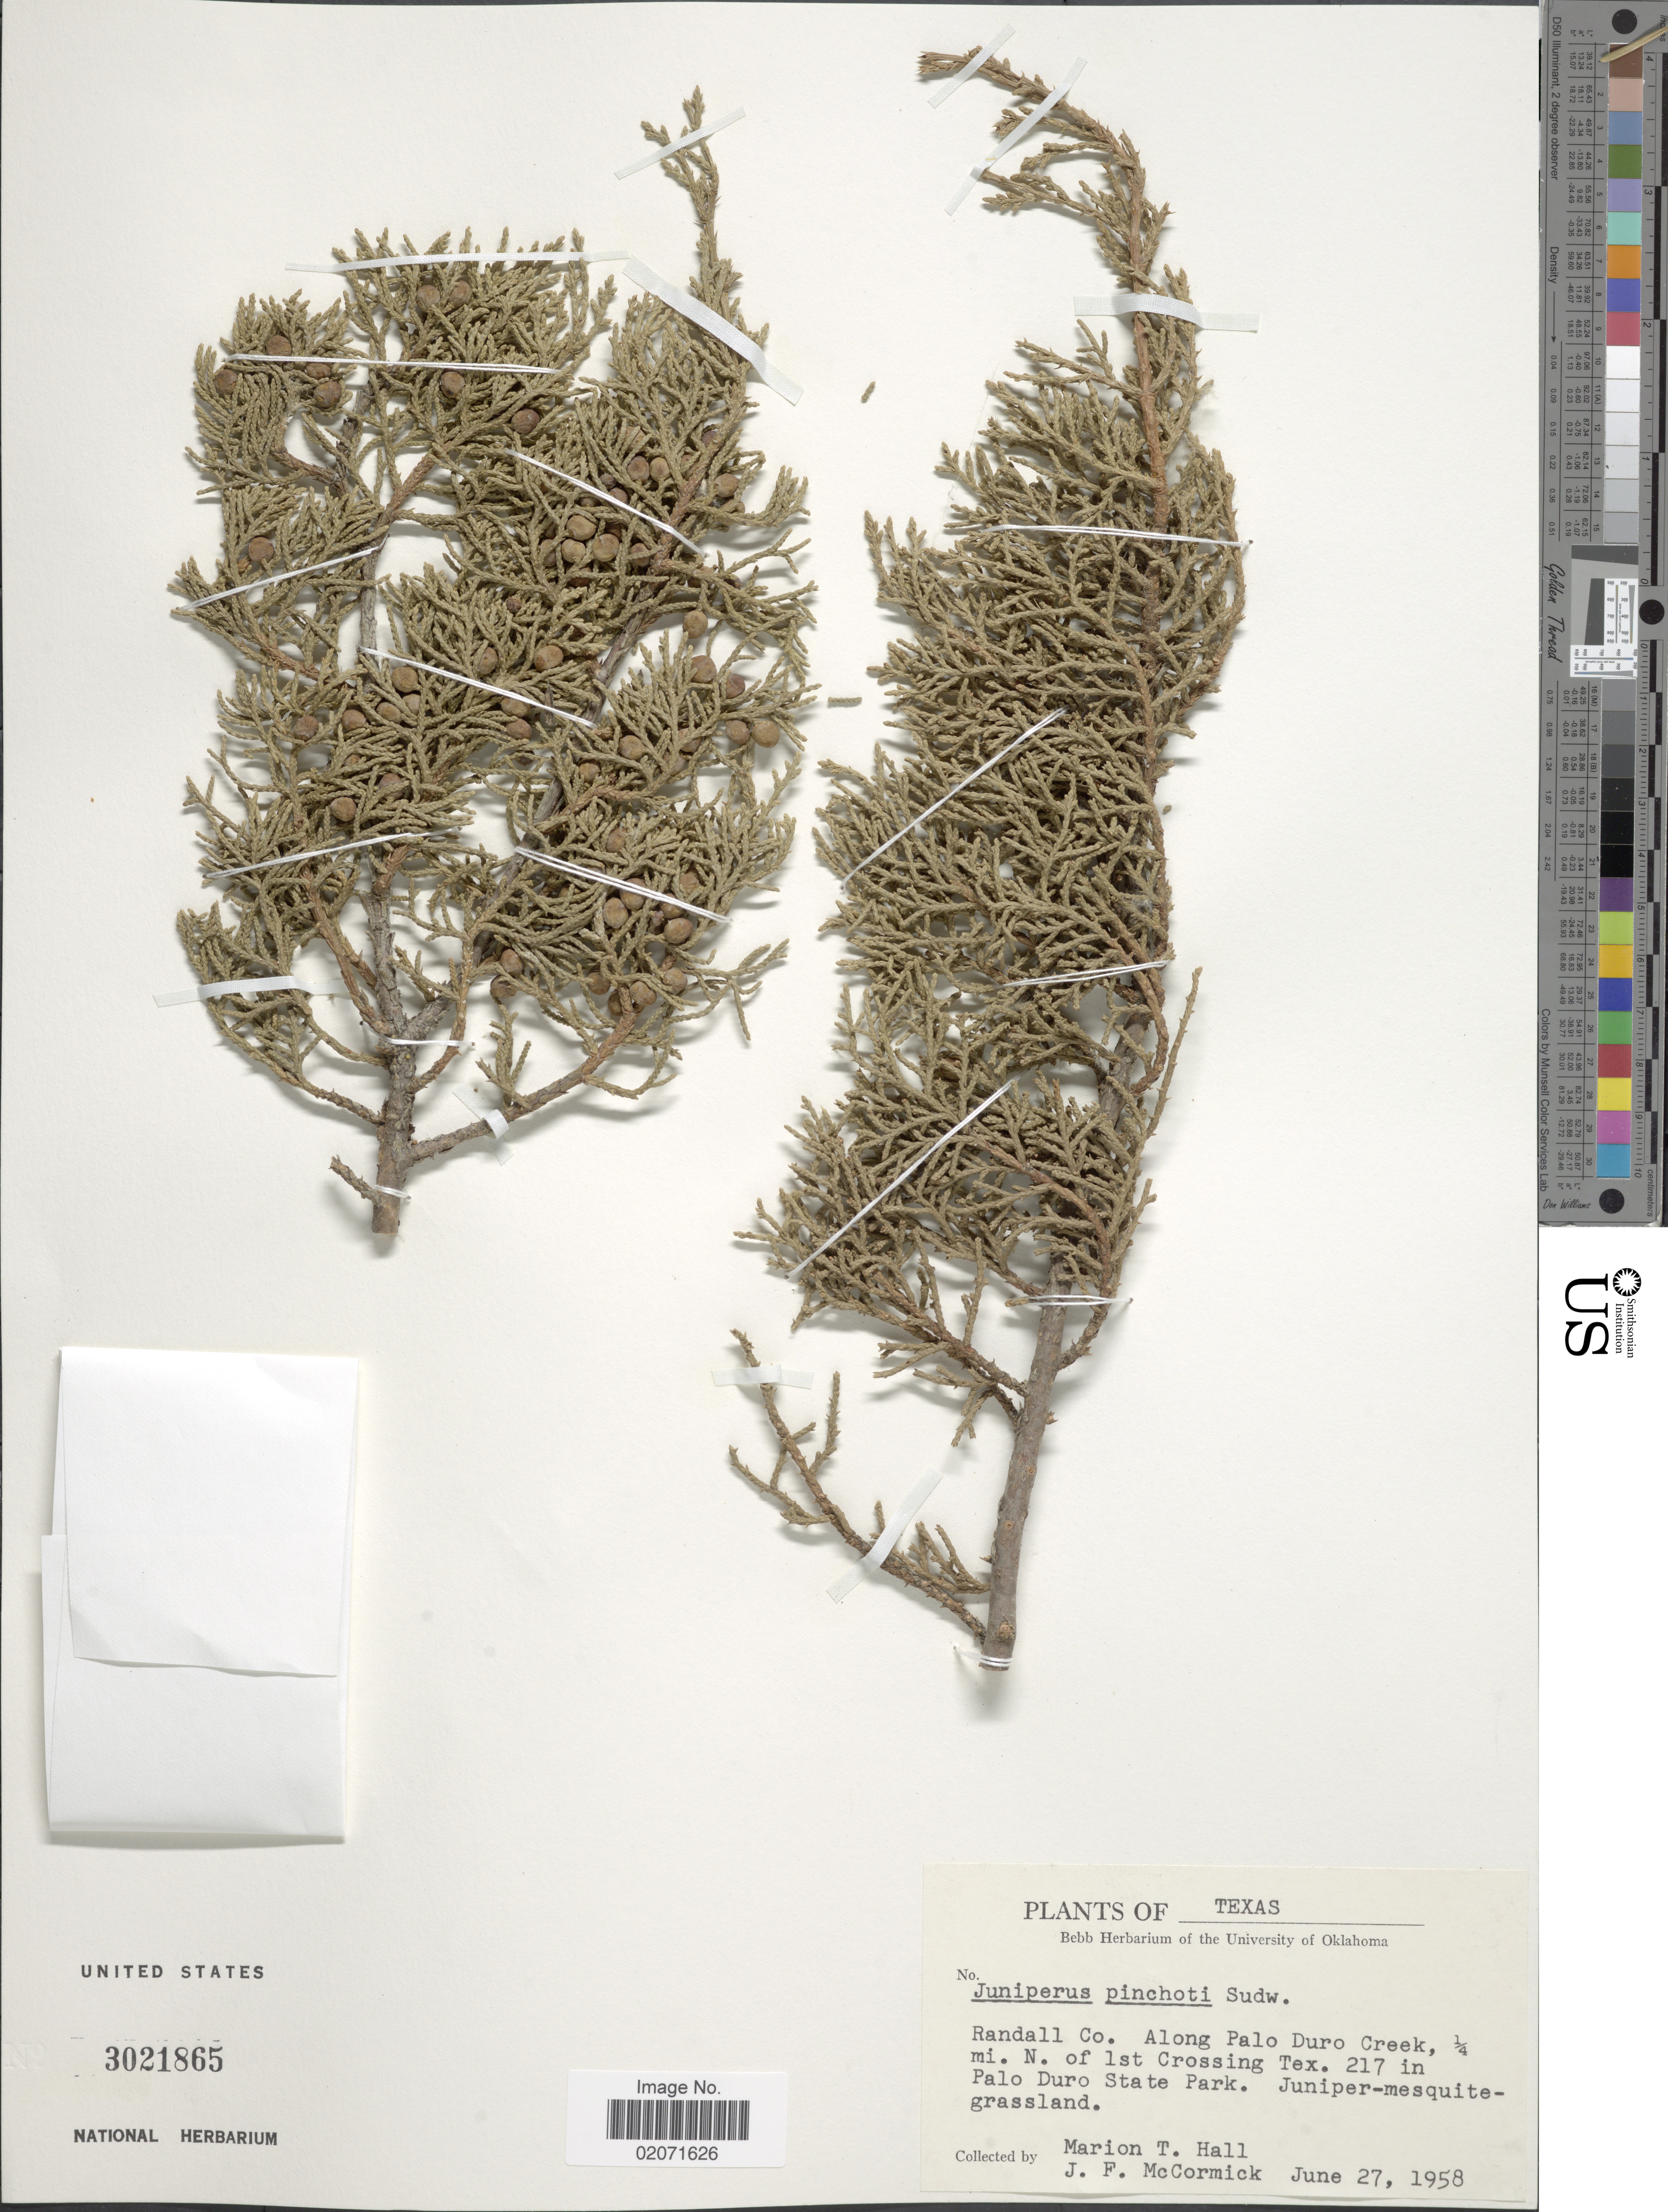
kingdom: Plantae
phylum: Tracheophyta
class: Pinopsida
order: Pinales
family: Cupressaceae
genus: Juniperus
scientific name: Juniperus pinchotii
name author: Sudw.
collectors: M. T. Hall & J. McCormick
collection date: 1958-06-27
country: United States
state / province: Texas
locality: Randall Co. Along Palo Duro Creek, ¼ mi. N. of lst. Crossing Tex. 217 in Palo Duro State Park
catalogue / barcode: US 3021865